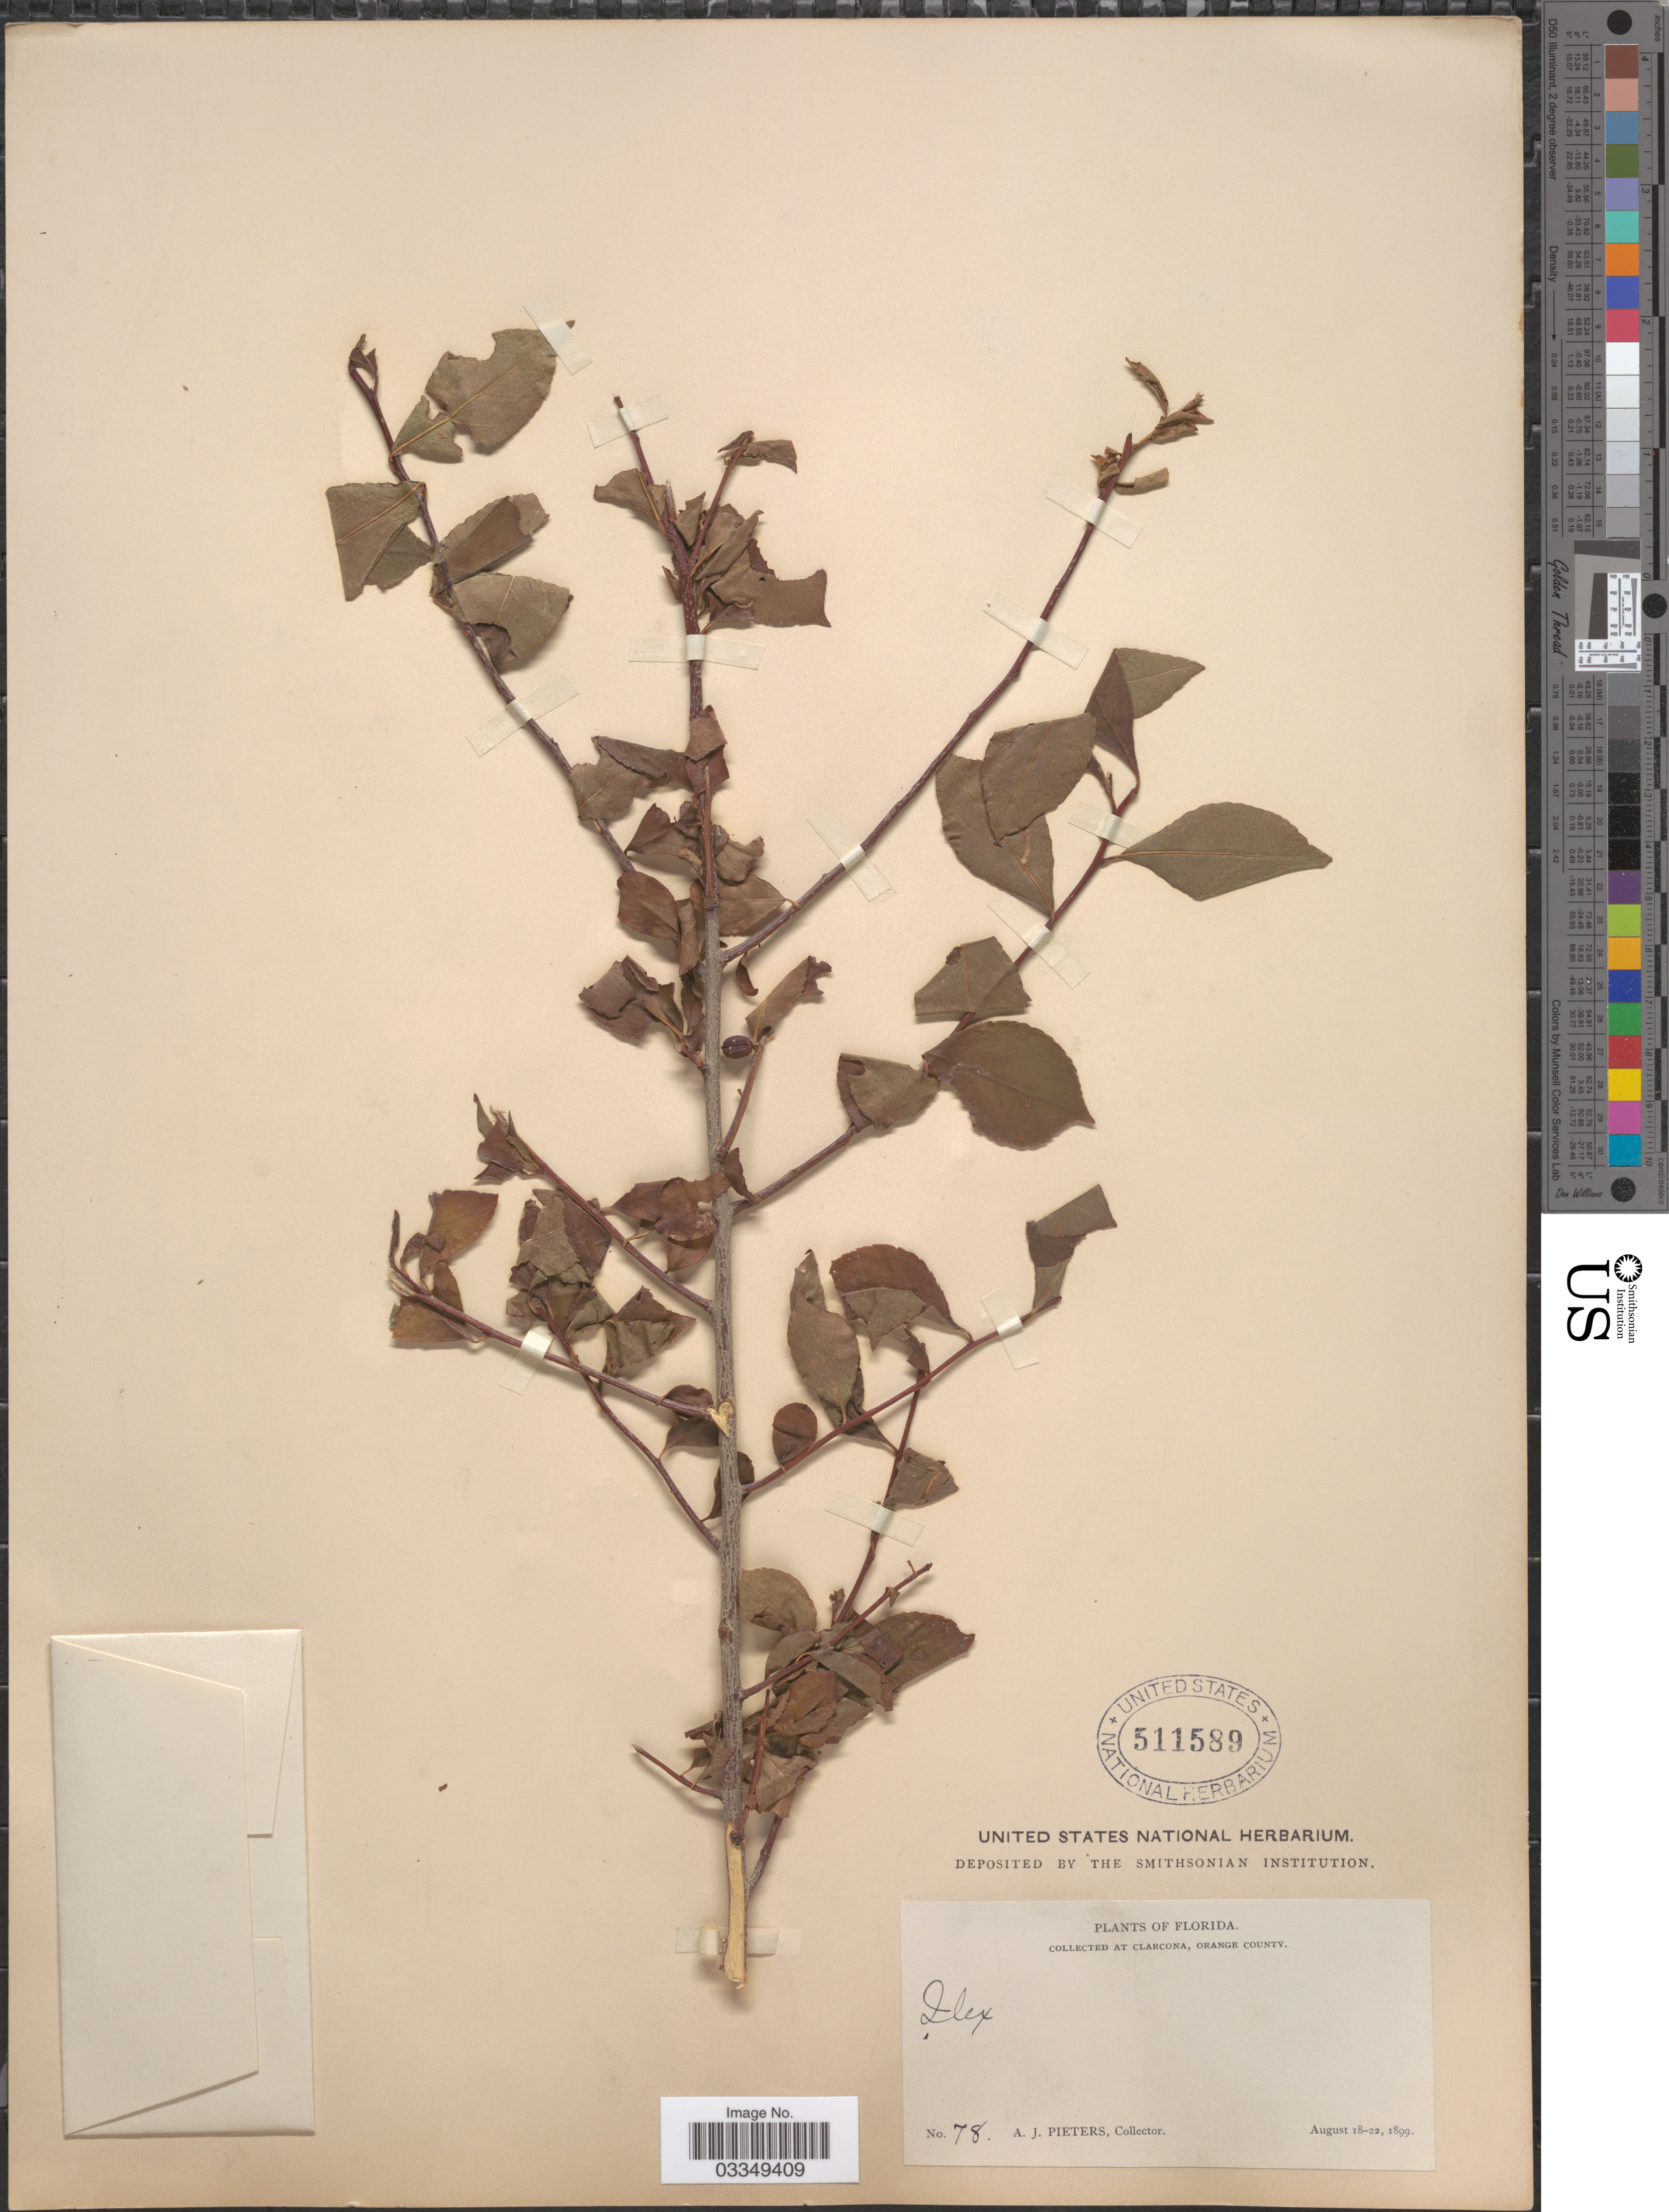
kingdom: Plantae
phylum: Tracheophyta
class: Magnoliopsida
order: Aquifoliales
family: Aquifoliaceae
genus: Ilex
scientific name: Ilex caroliniana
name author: Trel.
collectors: A. Pieters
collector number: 78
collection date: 1899-08-18/1899-08-22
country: United States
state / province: Florida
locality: At Clarcona, Orange County.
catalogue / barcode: US 511589